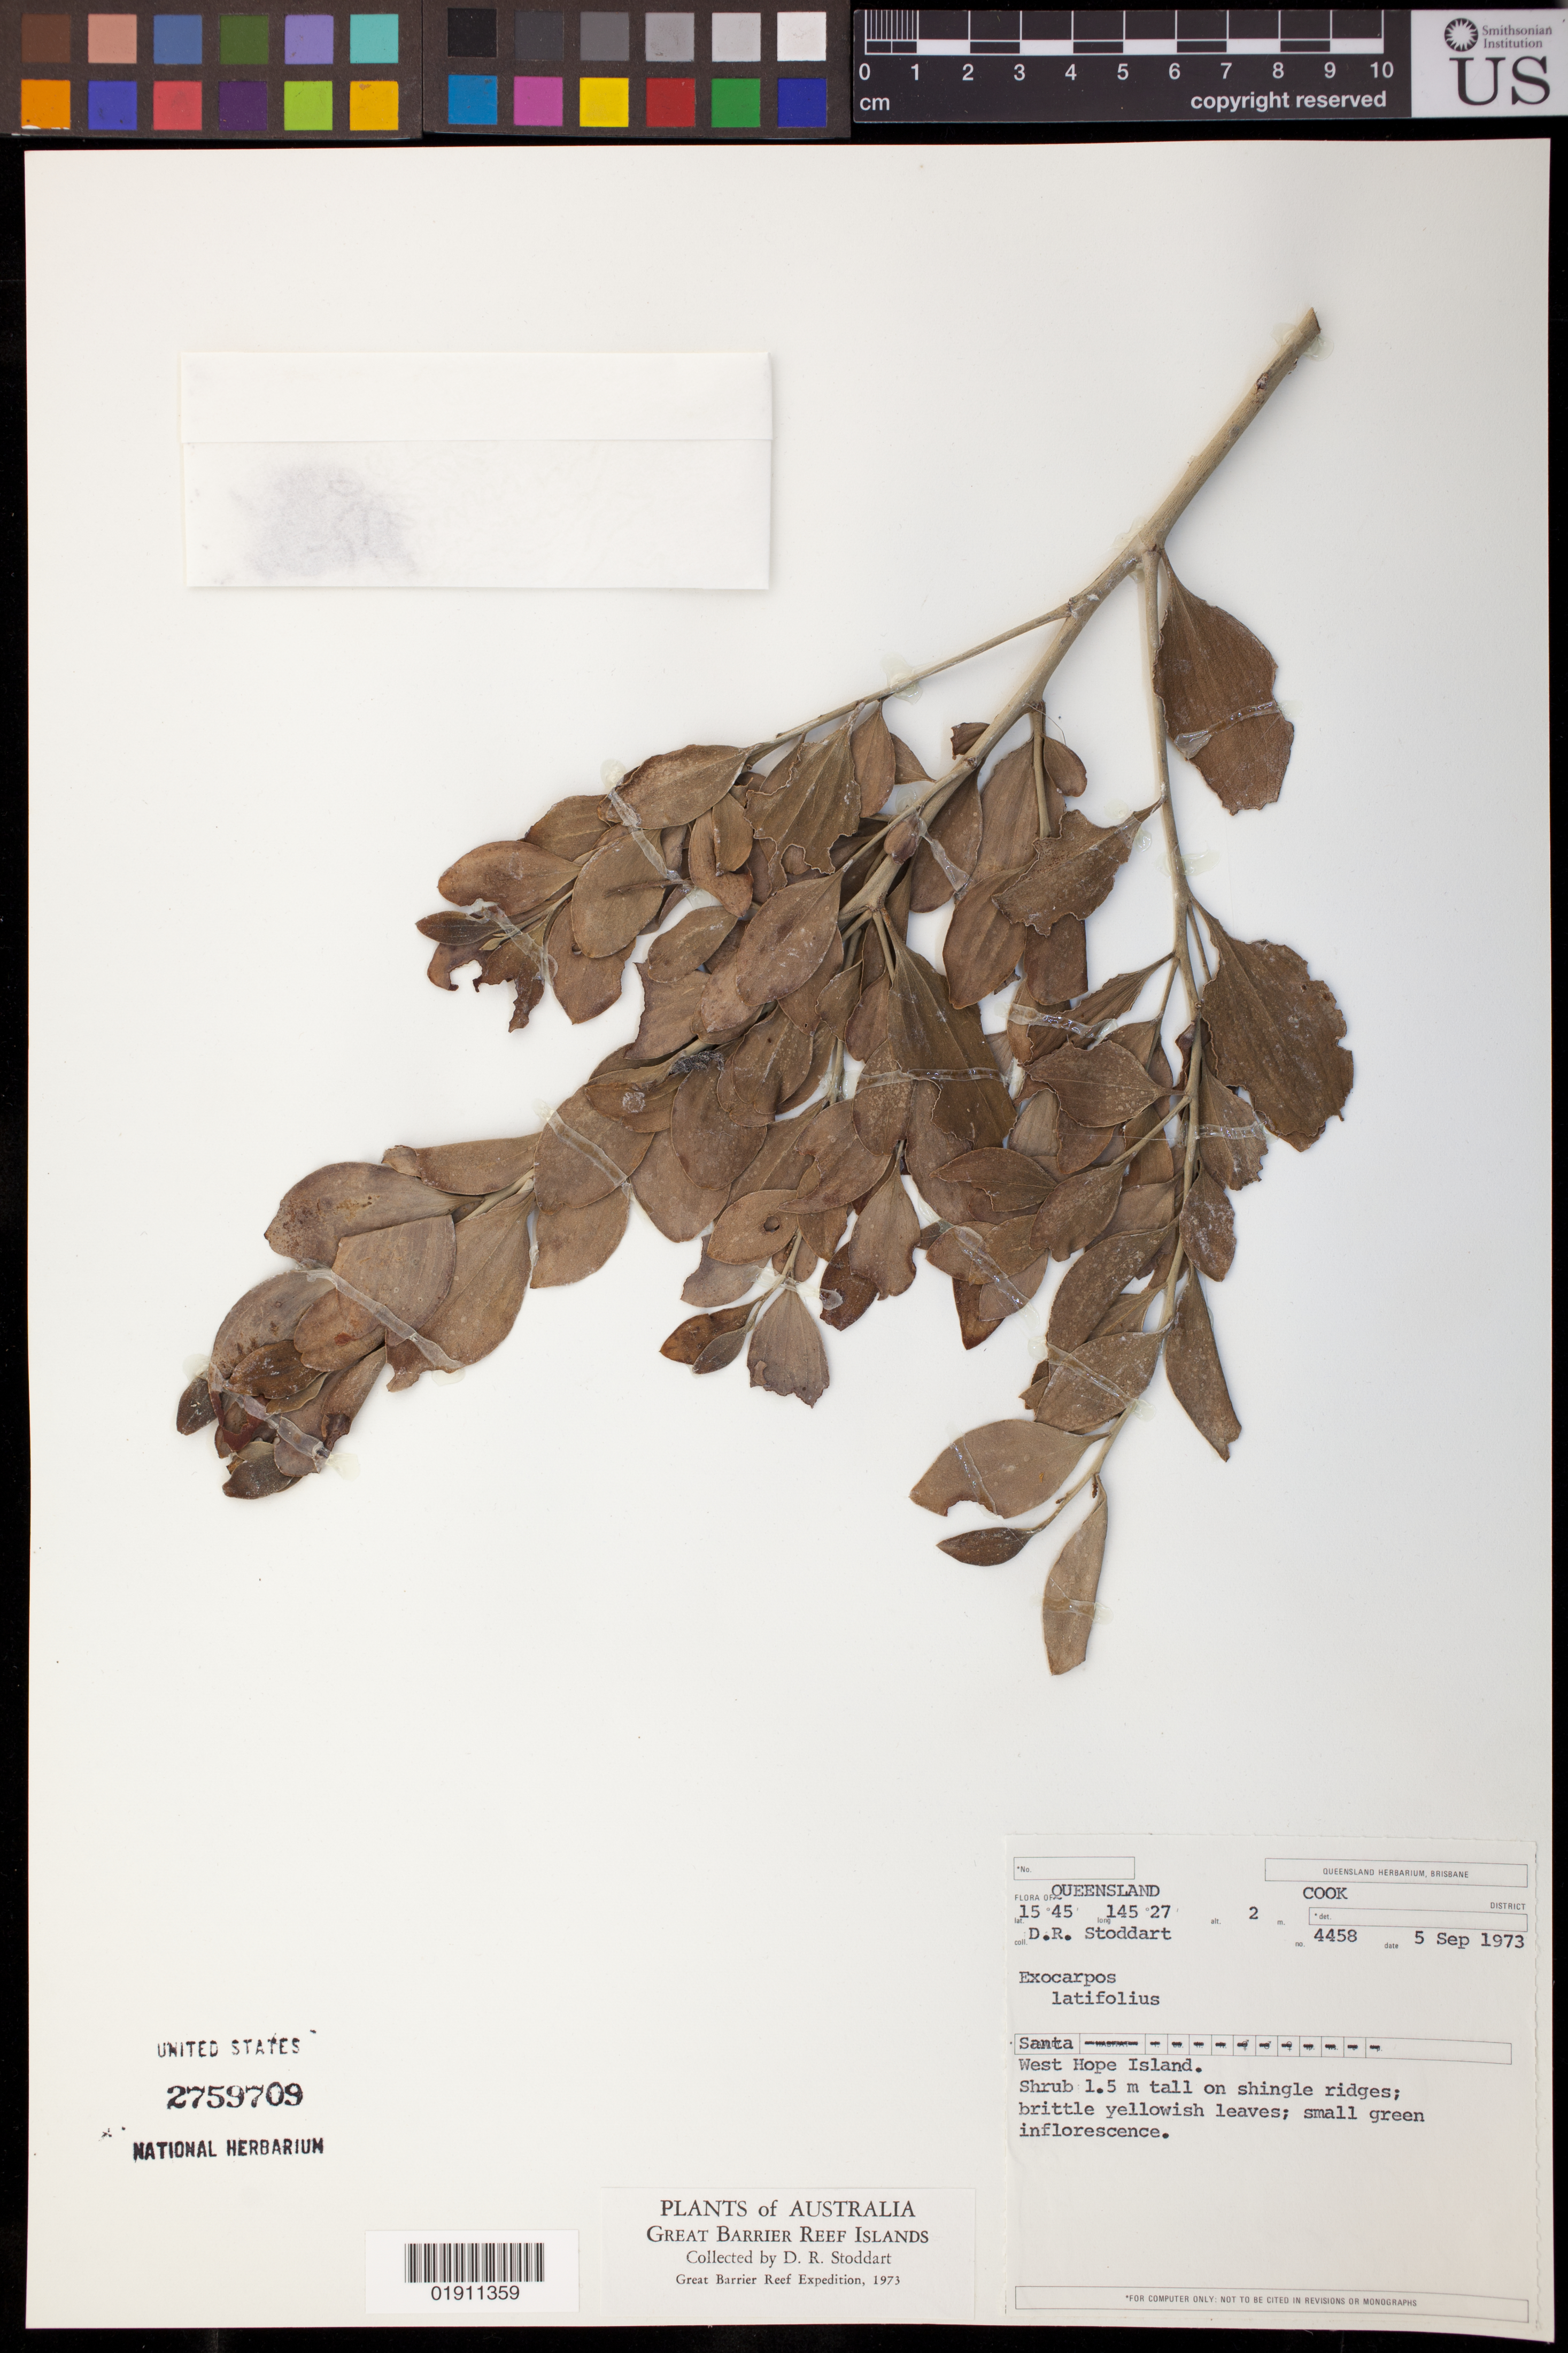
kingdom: Plantae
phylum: Tracheophyta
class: Magnoliopsida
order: Santalales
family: Santalaceae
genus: Exocarpos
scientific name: Exocarpos latifolius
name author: R. Br.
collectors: D. R. Stoddart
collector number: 4458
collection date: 1973-09-05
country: Australia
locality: West Hope Island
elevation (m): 2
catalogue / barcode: US 2759709